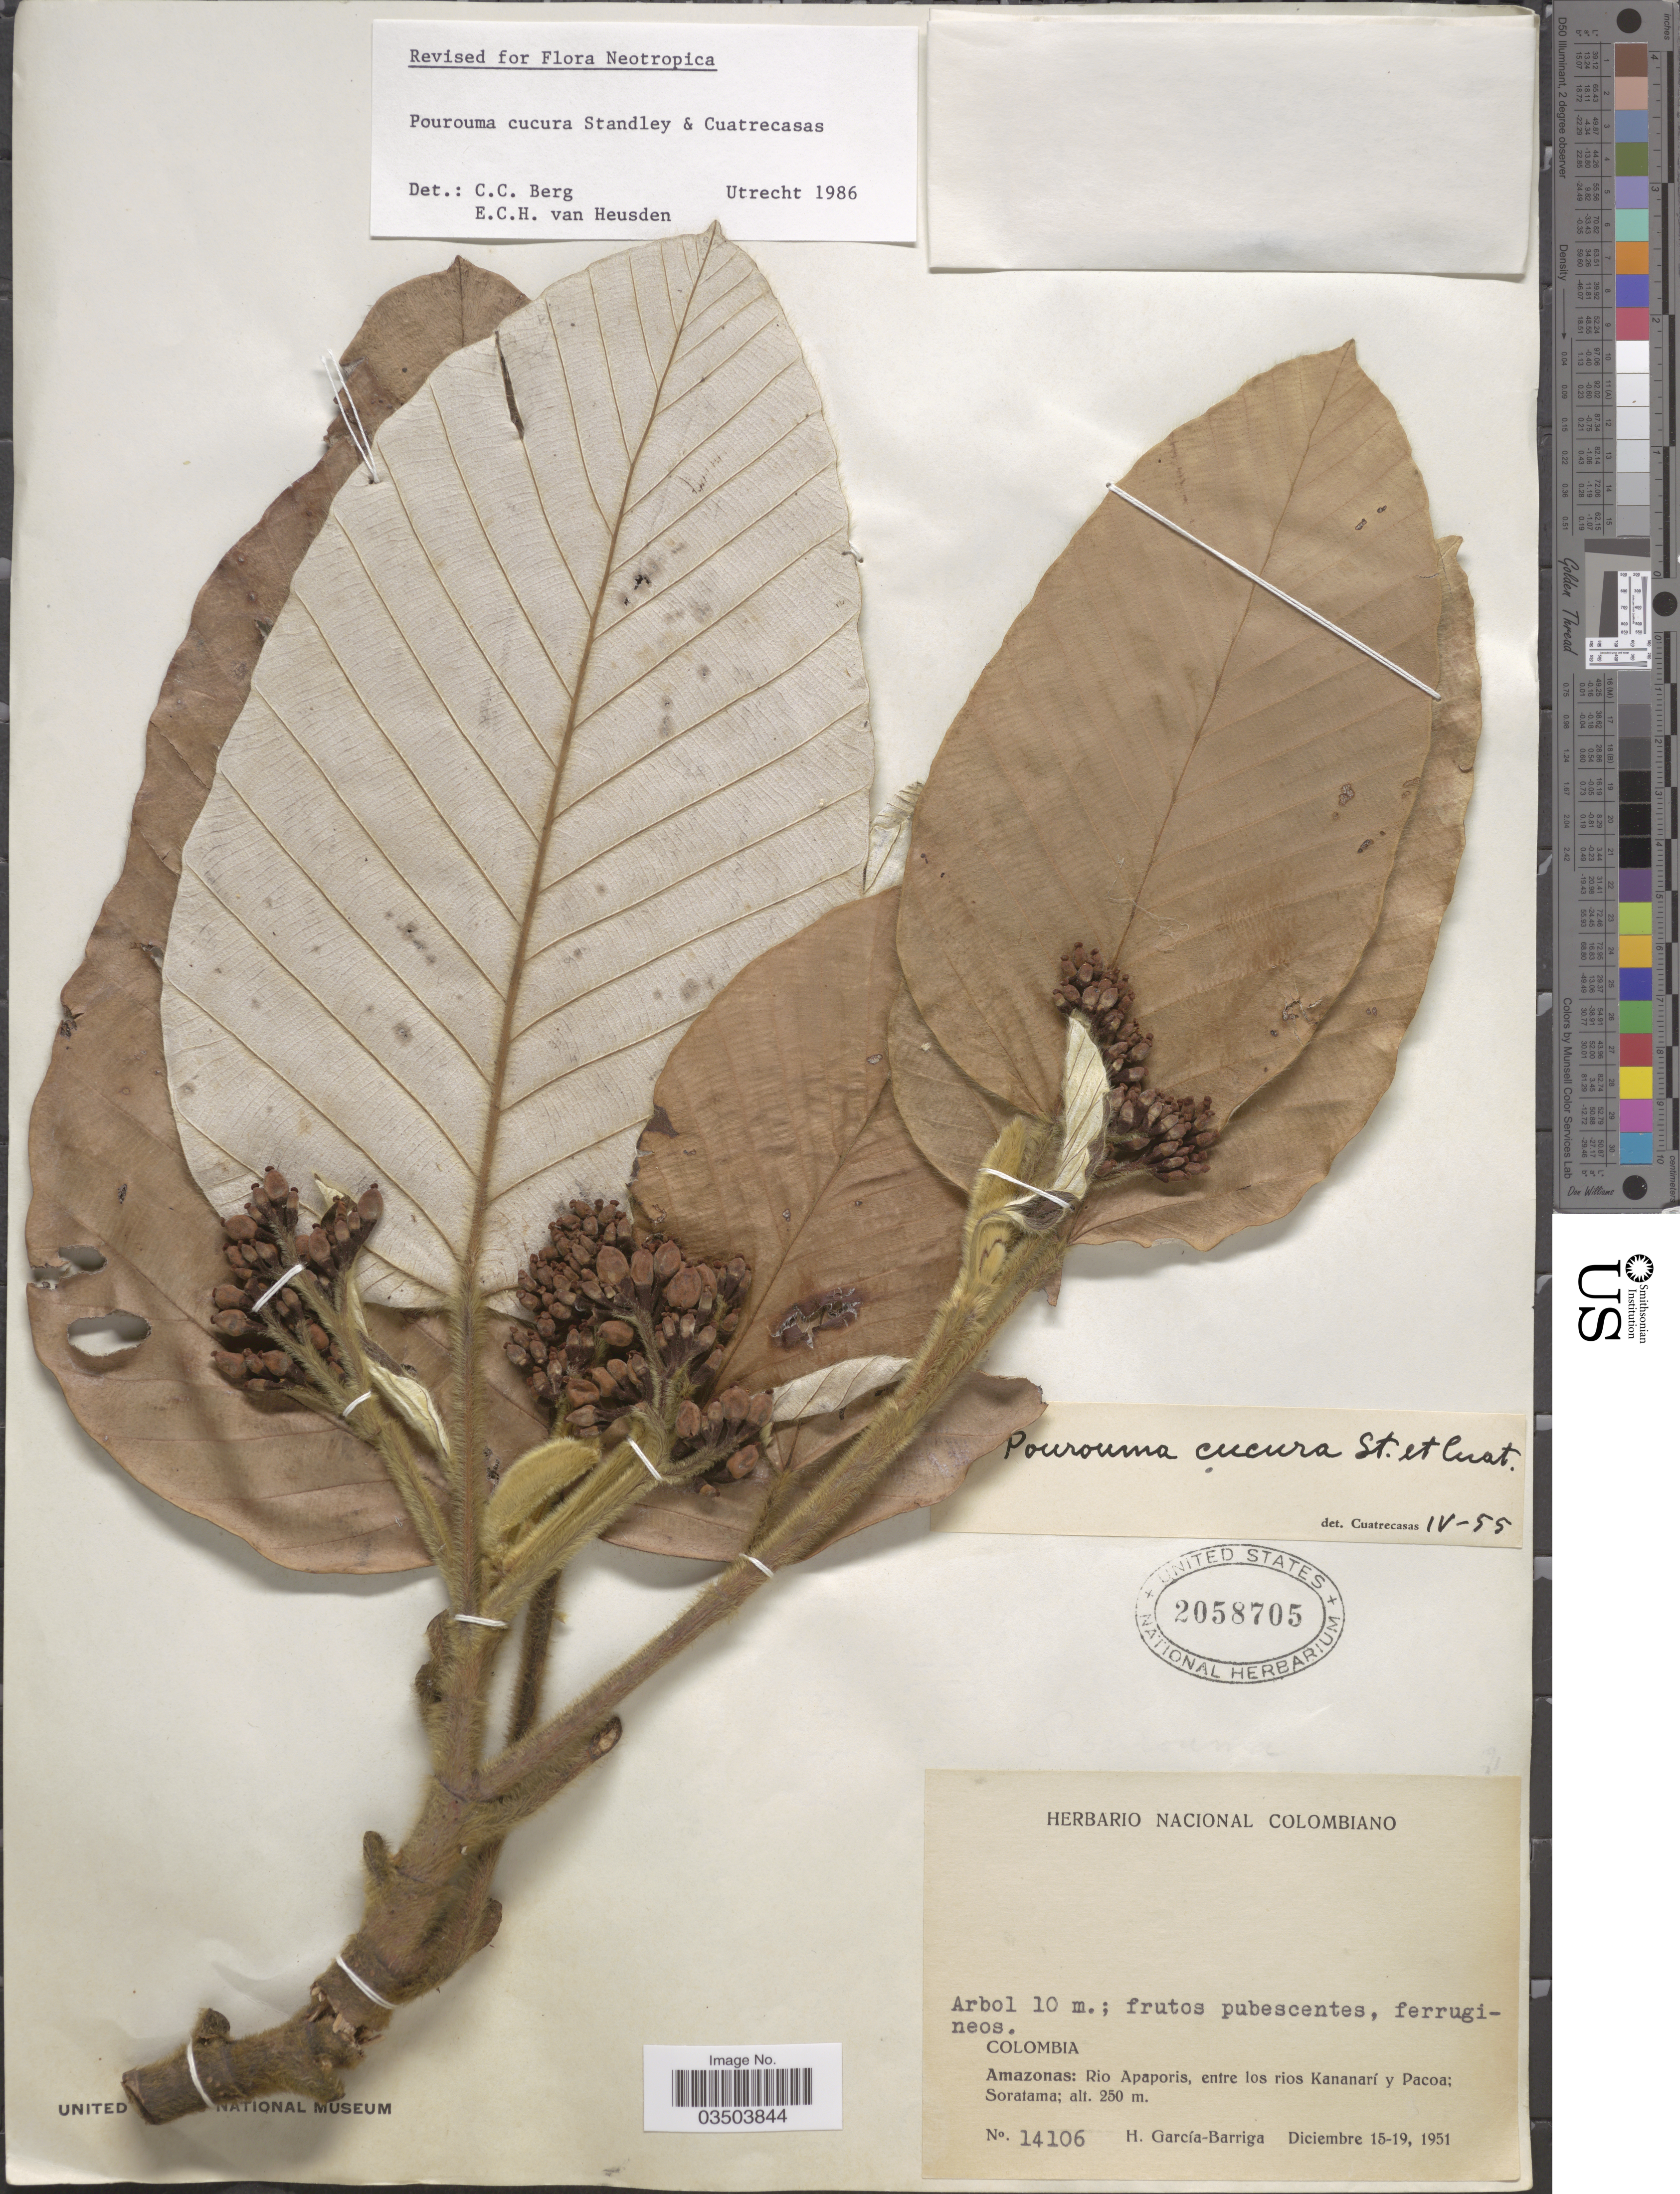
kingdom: Plantae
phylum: Tracheophyta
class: Magnoliopsida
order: Rosales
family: Urticaceae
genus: Pourouma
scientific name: Pourouma cucura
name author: Standl. & Cuatrec.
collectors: H. García Barriga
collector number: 14106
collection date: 1951-12-15/1951-12-19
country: Colombia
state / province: Amazônas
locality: Rio Apaporis, entre los rios Kananarí y Pacoa; Soratama.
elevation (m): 250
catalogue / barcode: US 2058705